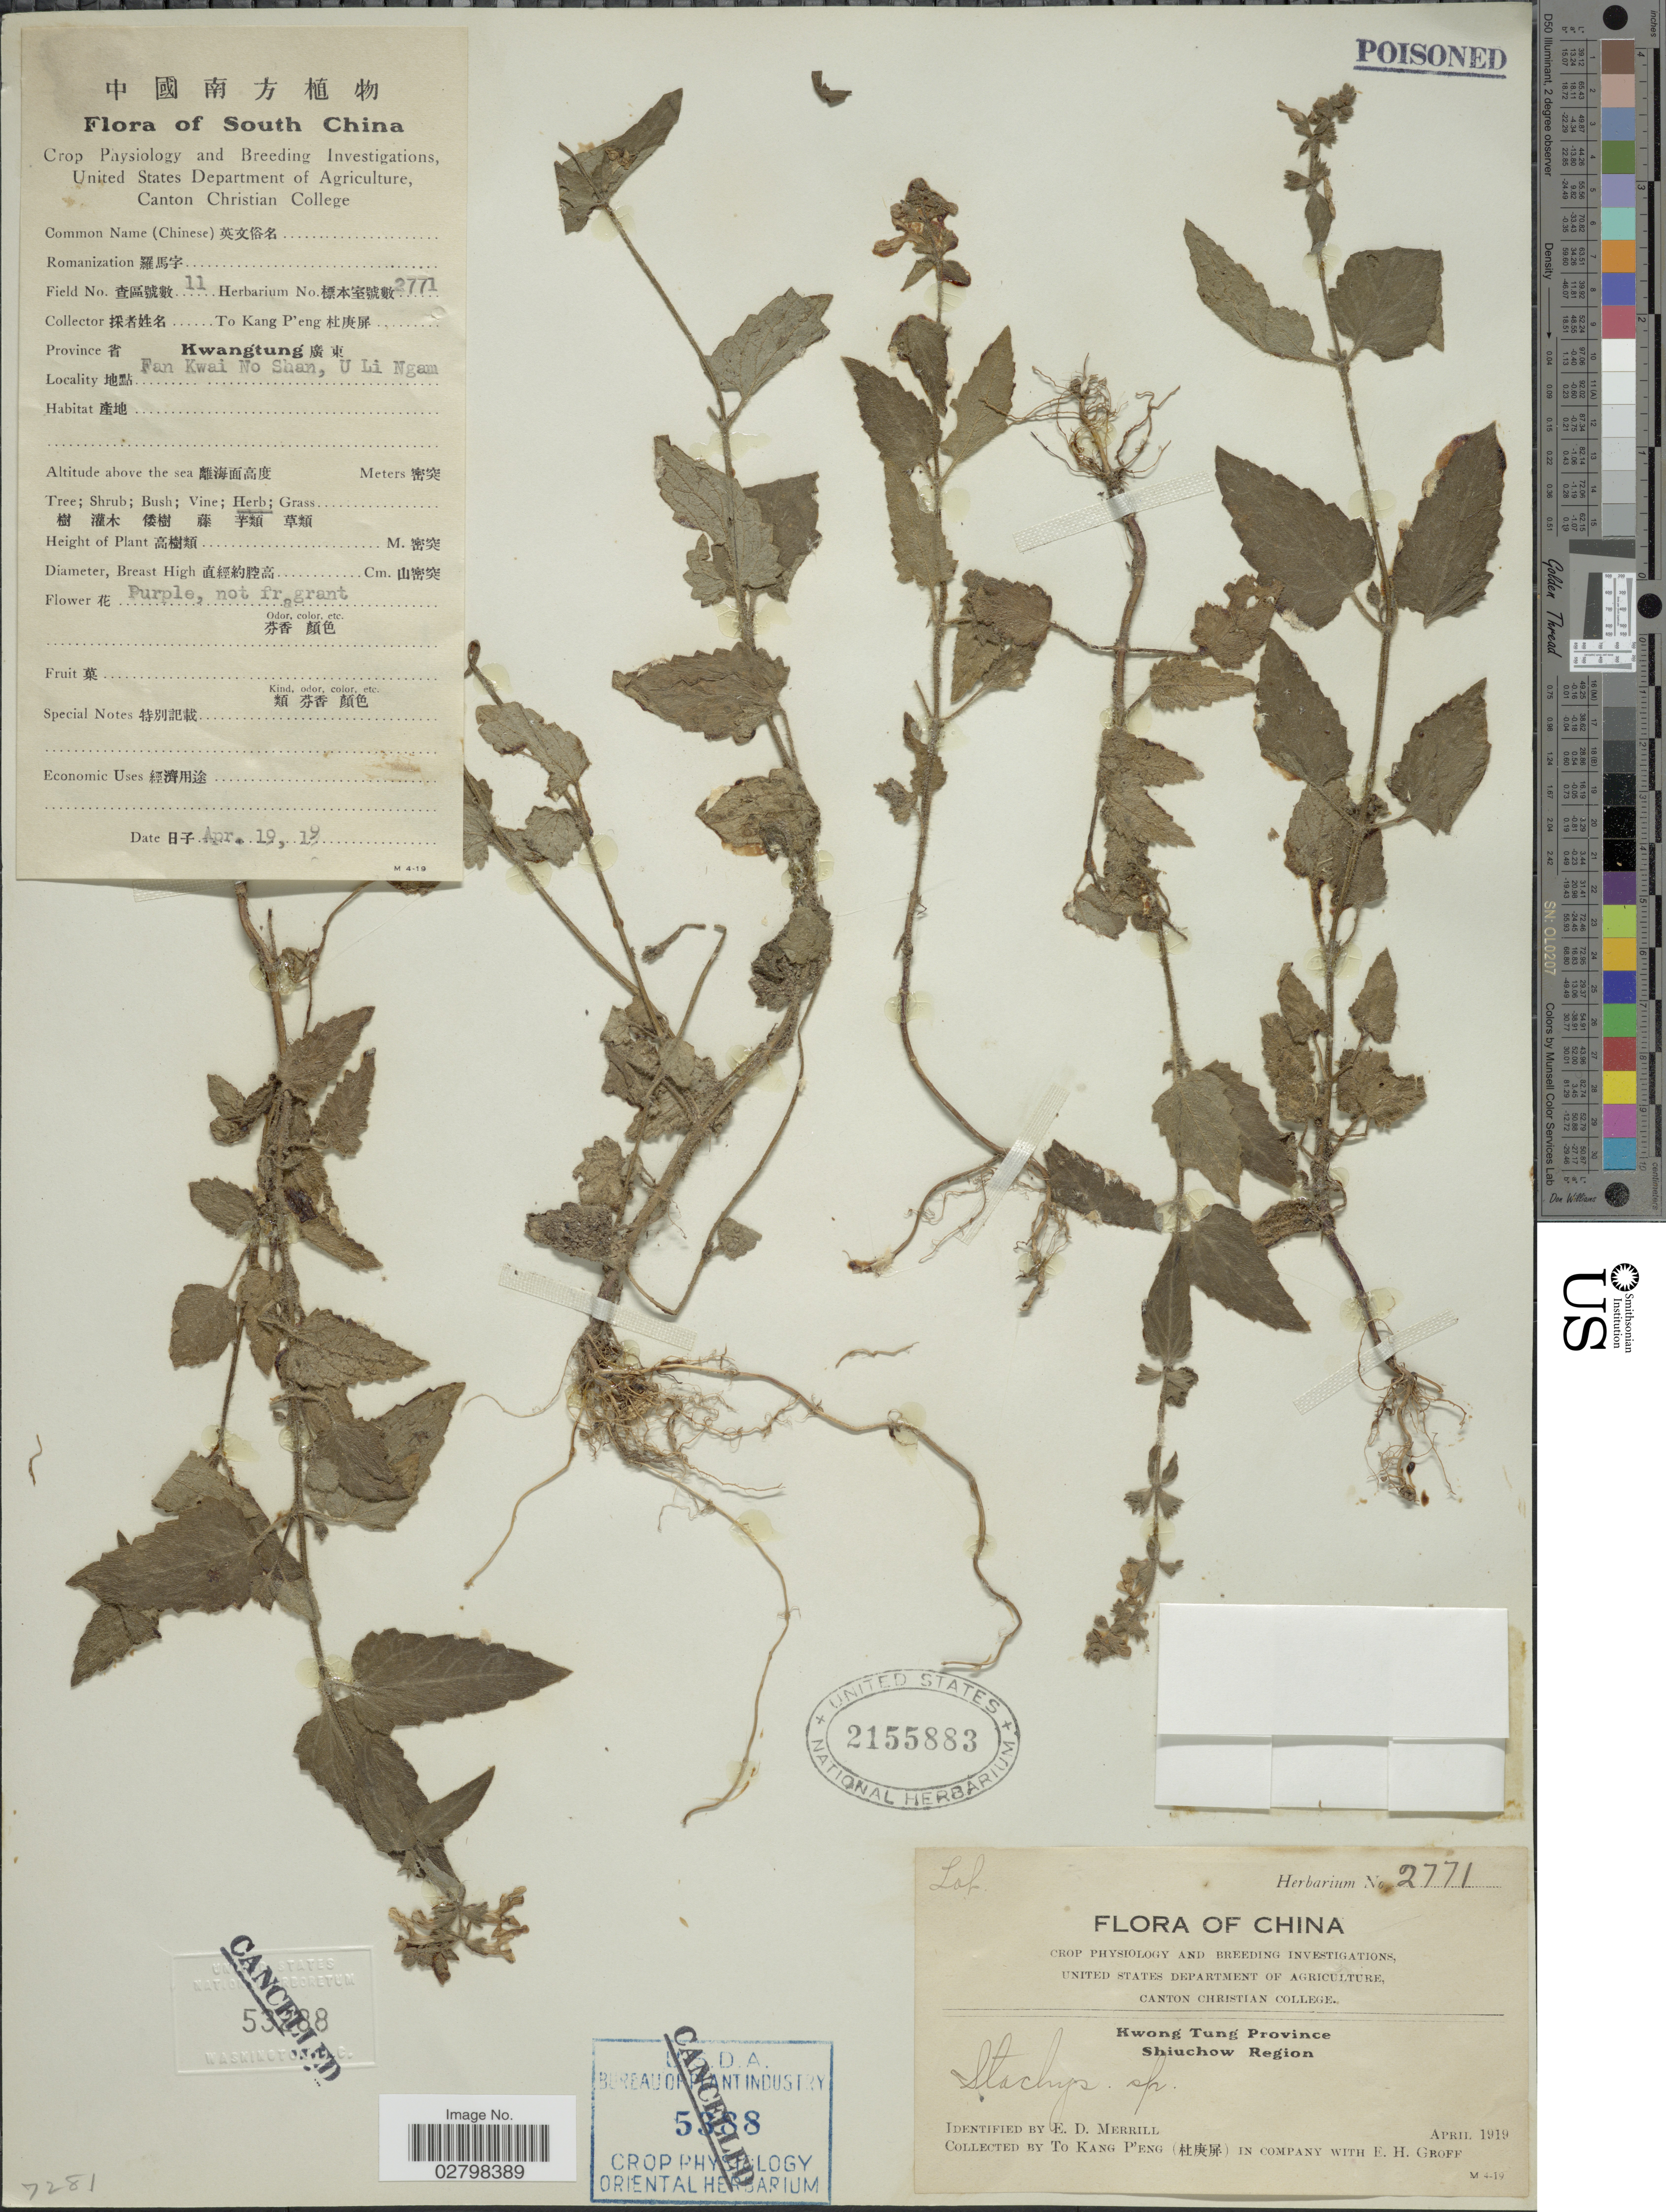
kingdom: Plantae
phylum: Tracheophyta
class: Magnoliopsida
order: Lamiales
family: Lamiaceae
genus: Stachys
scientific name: Stachys sp.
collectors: To Kang P'eng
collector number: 11/2771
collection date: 1919-04-19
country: China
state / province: Guangdong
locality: South China. Kwong Tung Province. Shiuchow Region. Fan Kwai No Shan, U Li Ngam.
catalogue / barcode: US 2155883